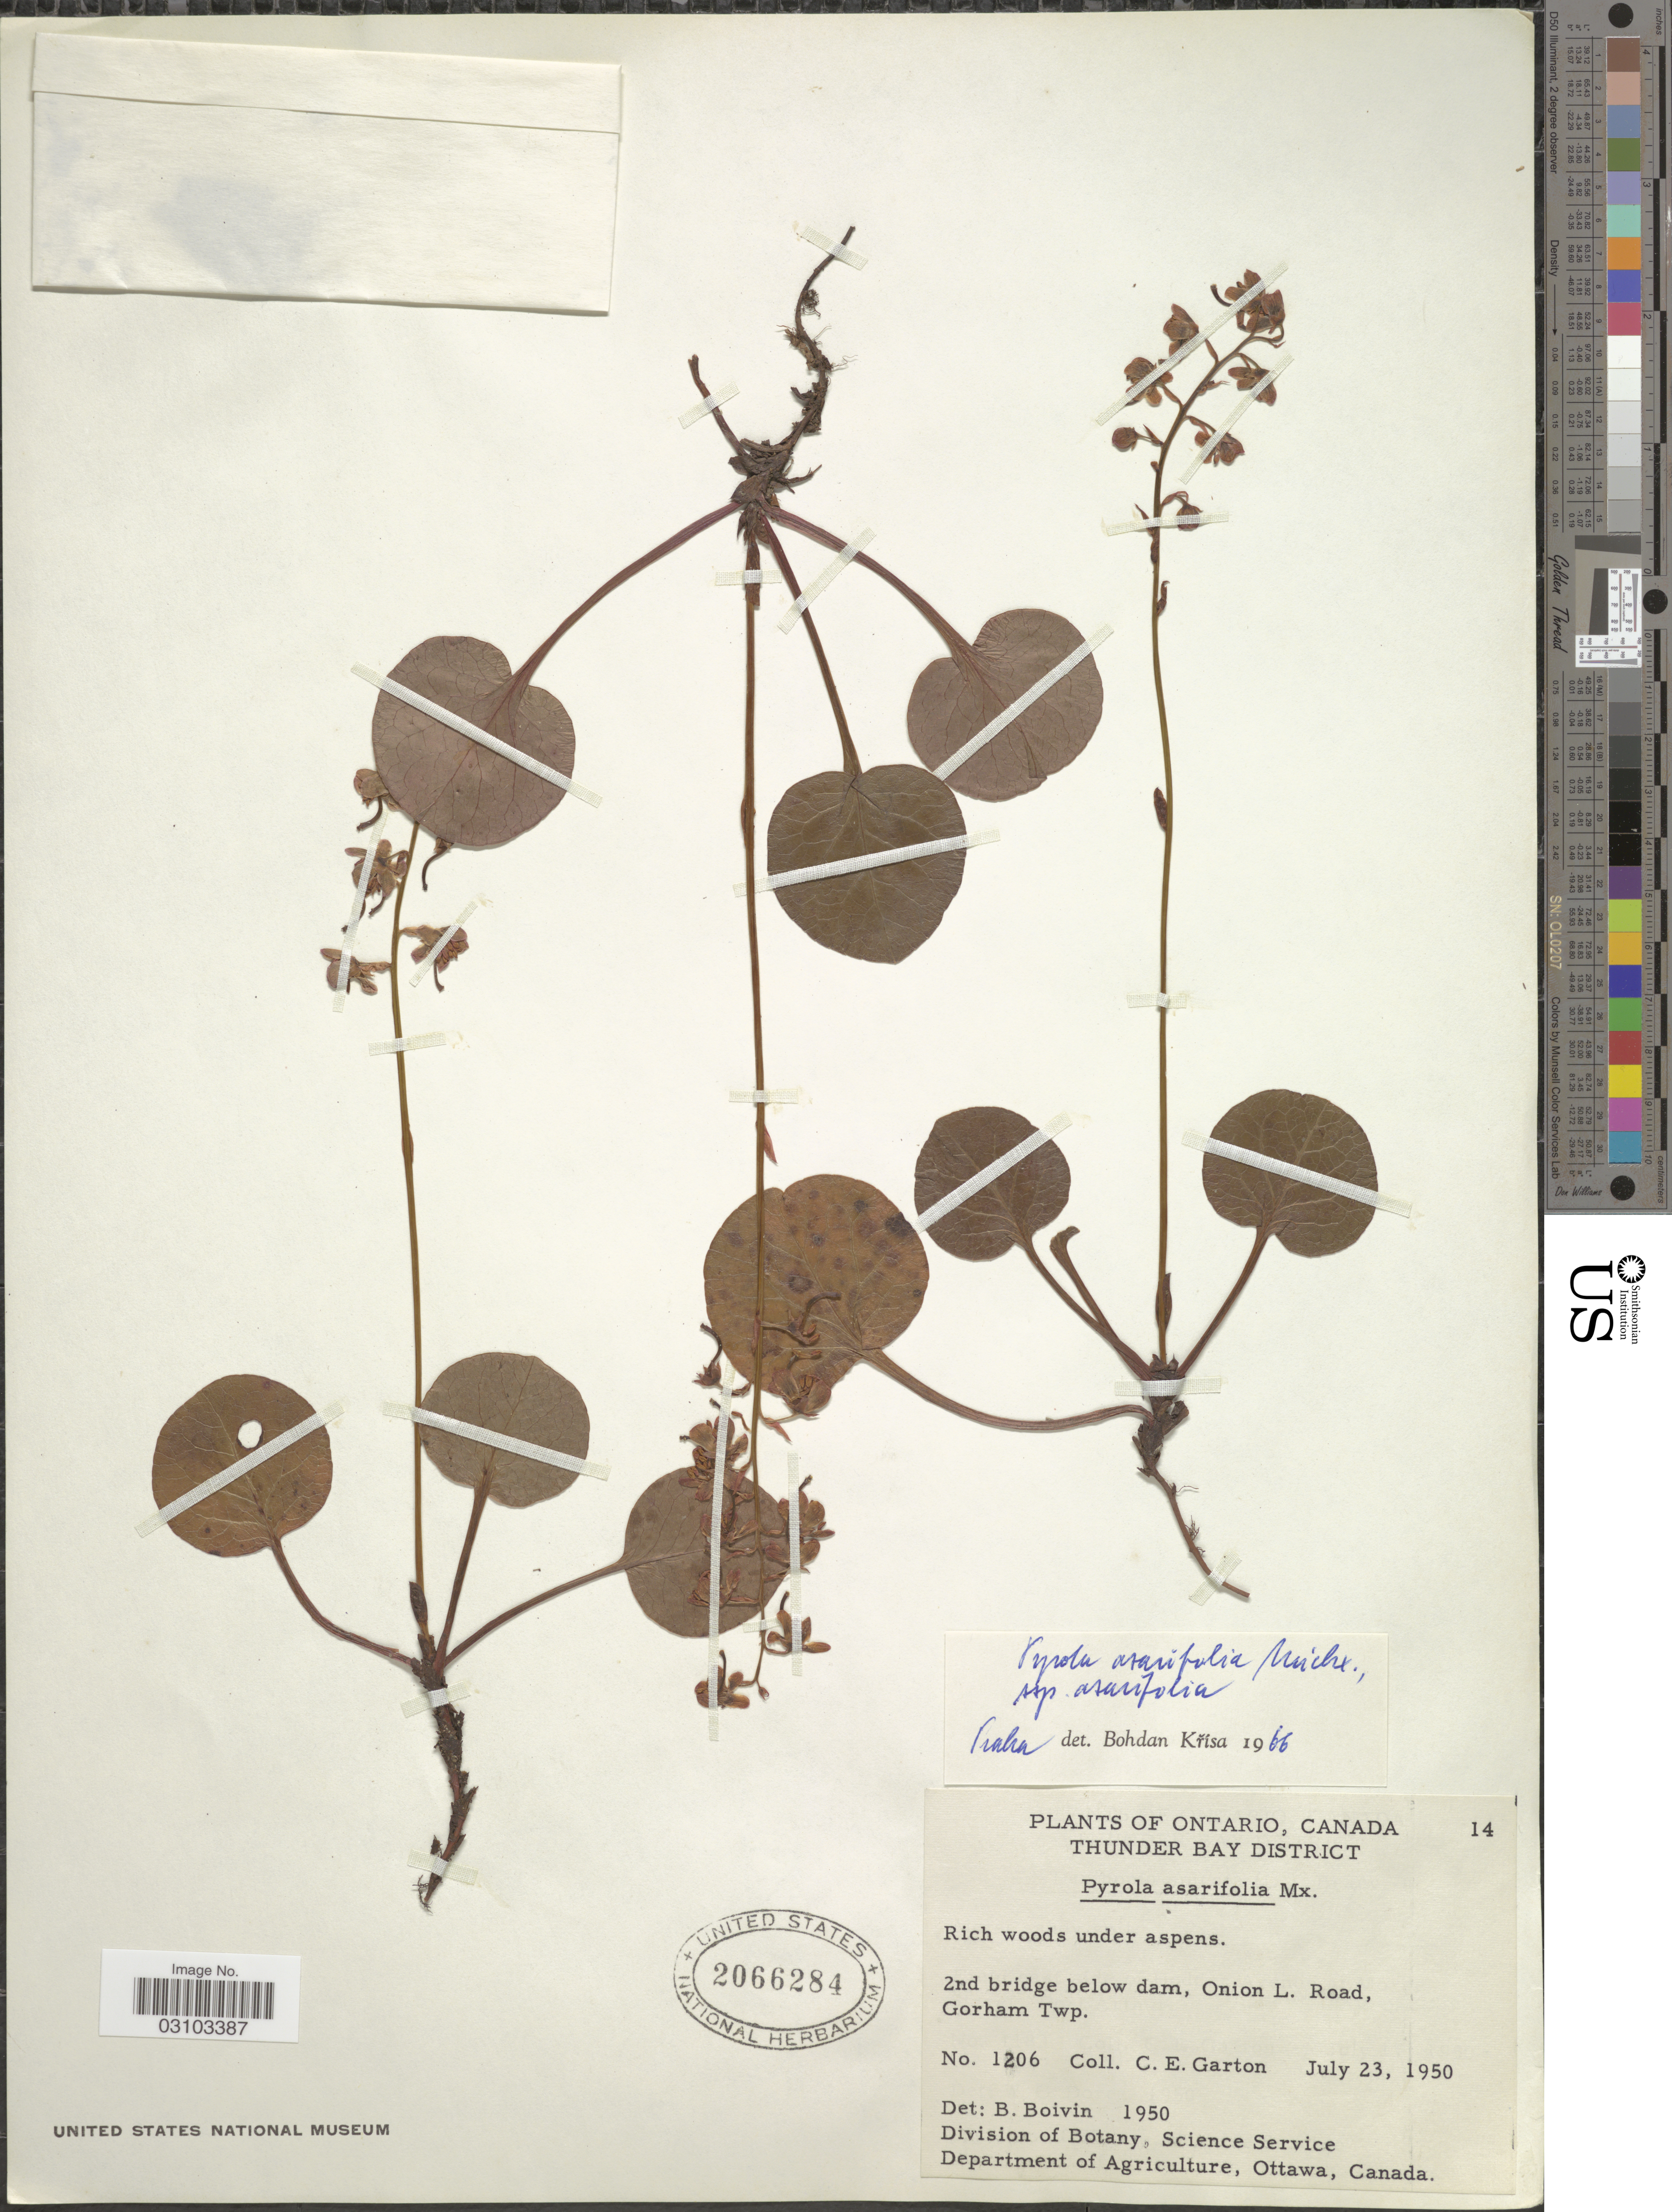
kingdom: Plantae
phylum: Tracheophyta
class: Magnoliopsida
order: Ericales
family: Ericaceae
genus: Pyrola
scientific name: Pyrola asarifolia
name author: Michx.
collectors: C. E. Garton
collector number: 1206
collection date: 1950-07-23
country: Canada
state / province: Ontario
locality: Thunder Bay District, 2nd bridge below dam, Onion L. Road, Gorham Twp.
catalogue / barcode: US 2066284